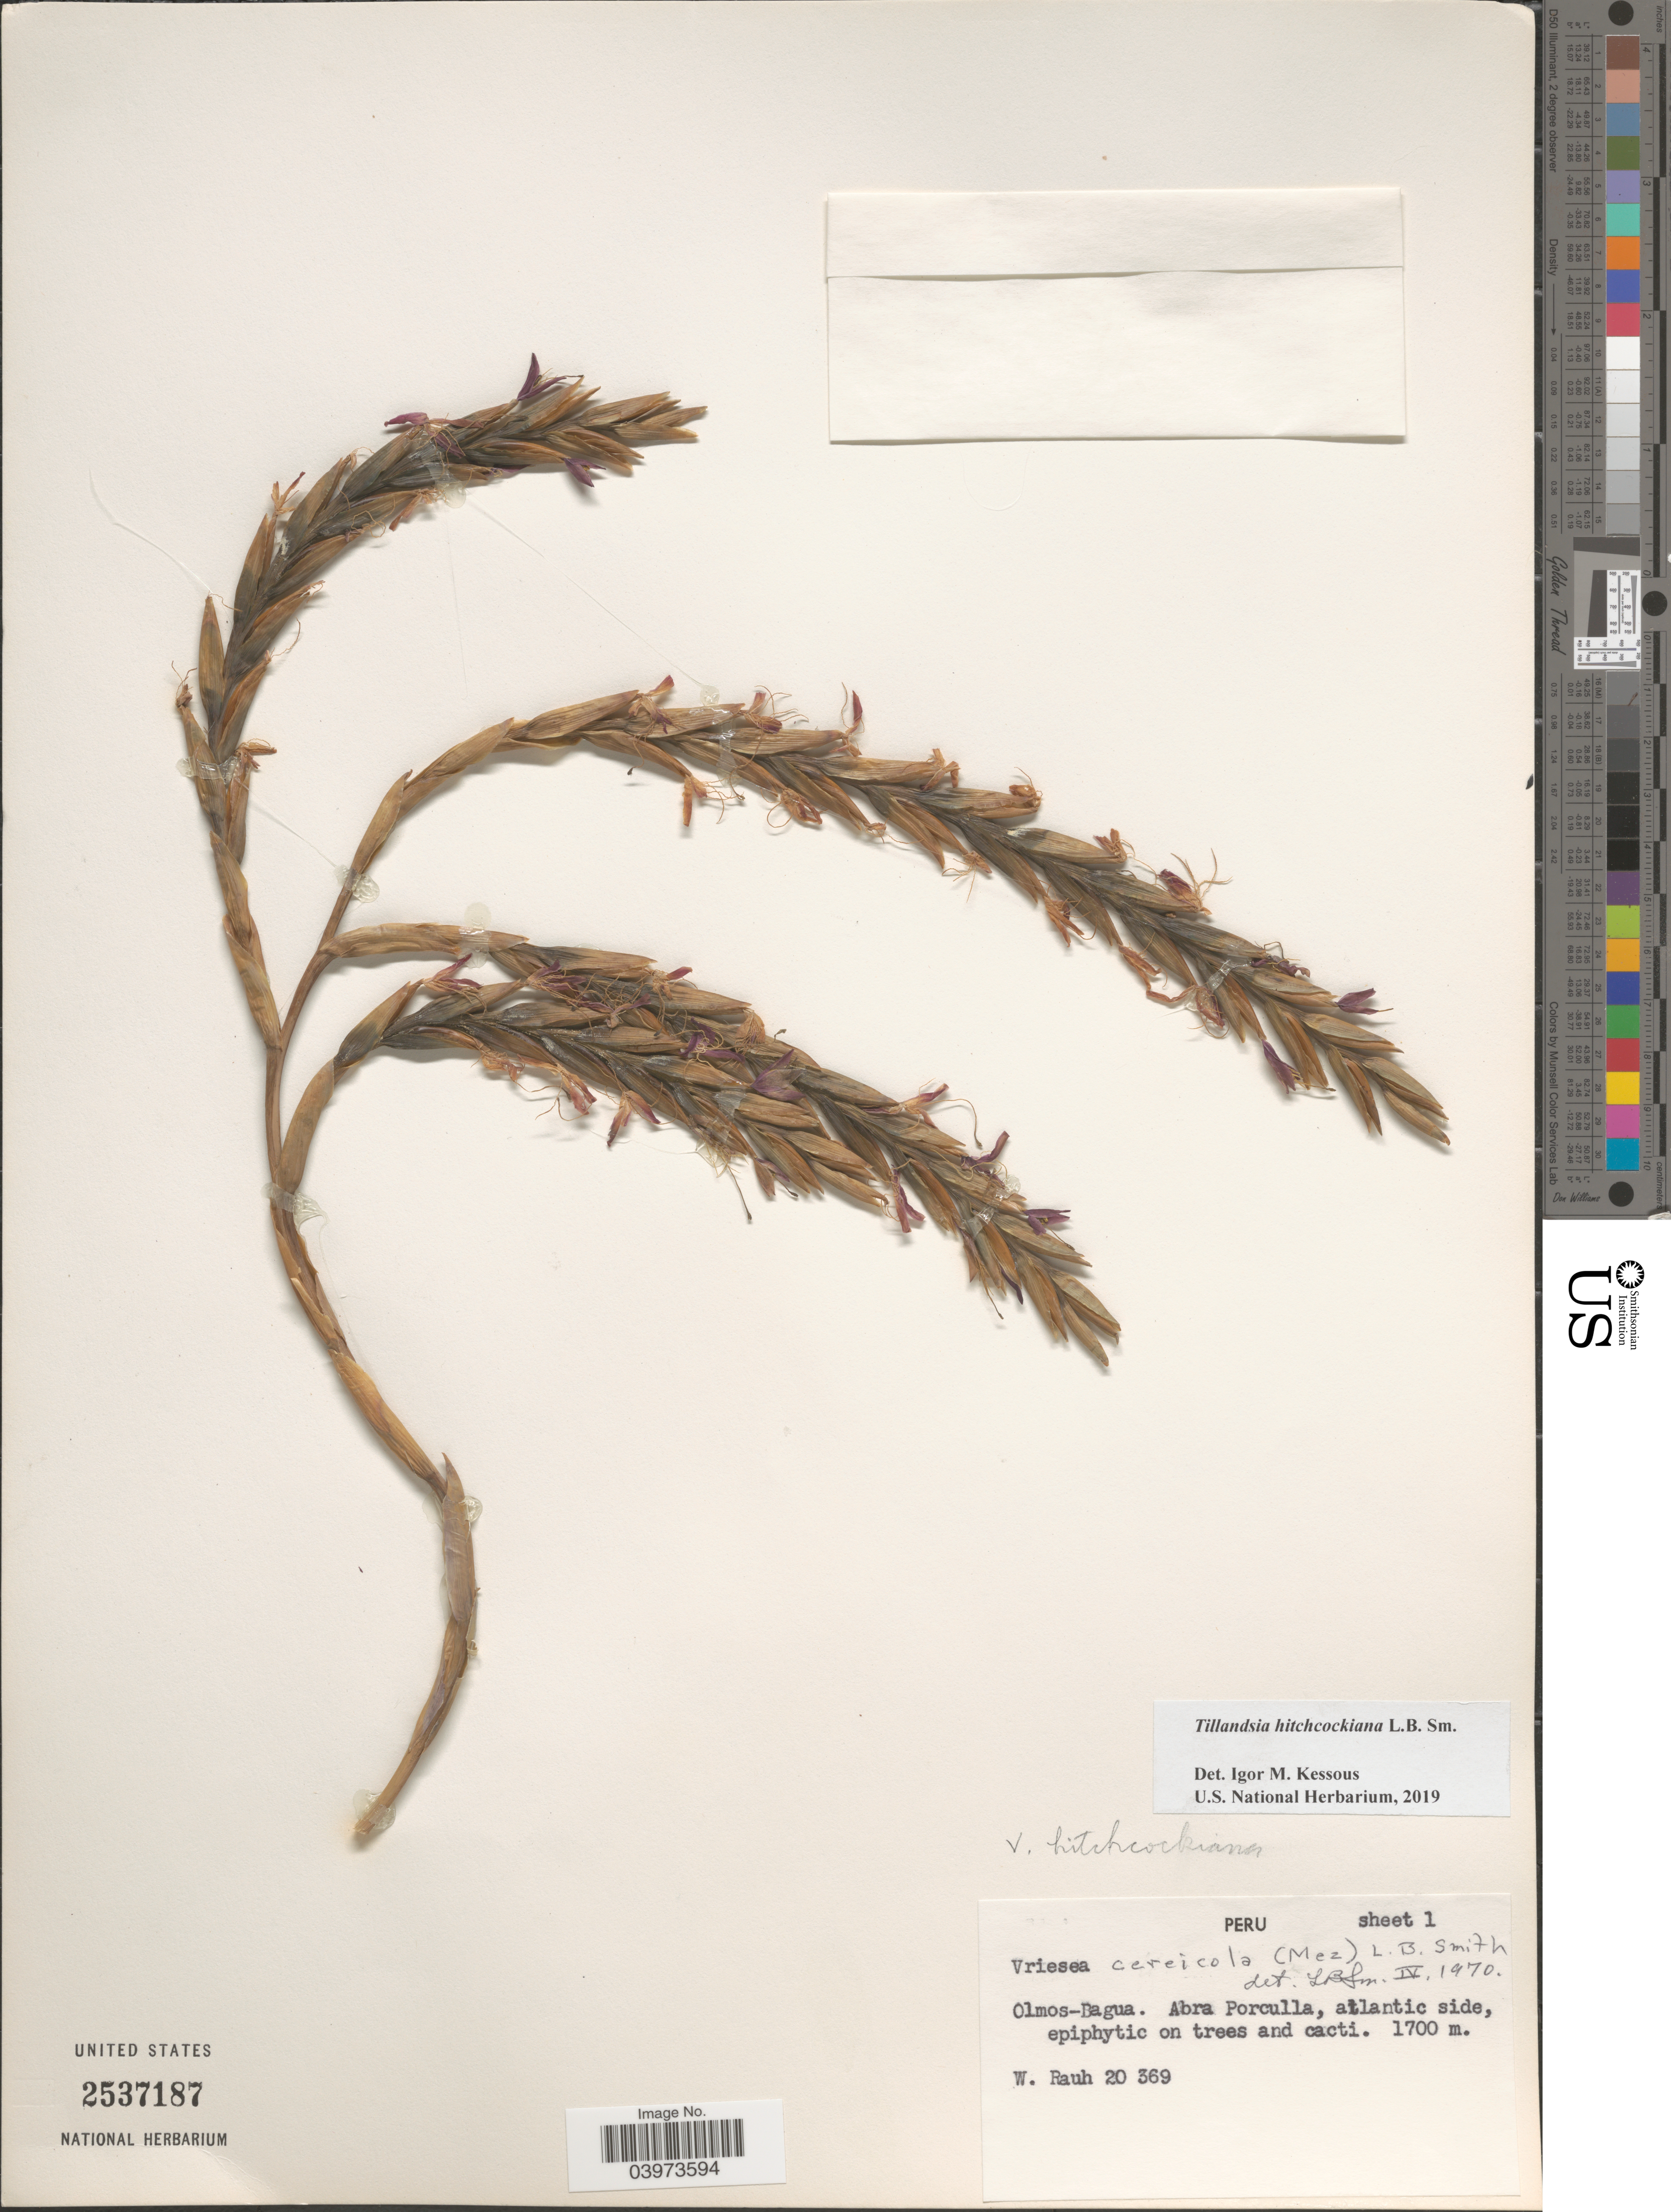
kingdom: Plantae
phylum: Tracheophyta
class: Liliopsida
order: Poales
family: Bromeliaceae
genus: Tillandsia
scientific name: Tillandsia hitchcockiana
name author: L.B. Sm.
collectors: W. Rauh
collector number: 20369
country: Peru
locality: Olmos-Bagua. Abra Porculla, atlantic side.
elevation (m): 1700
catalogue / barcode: US 2537187